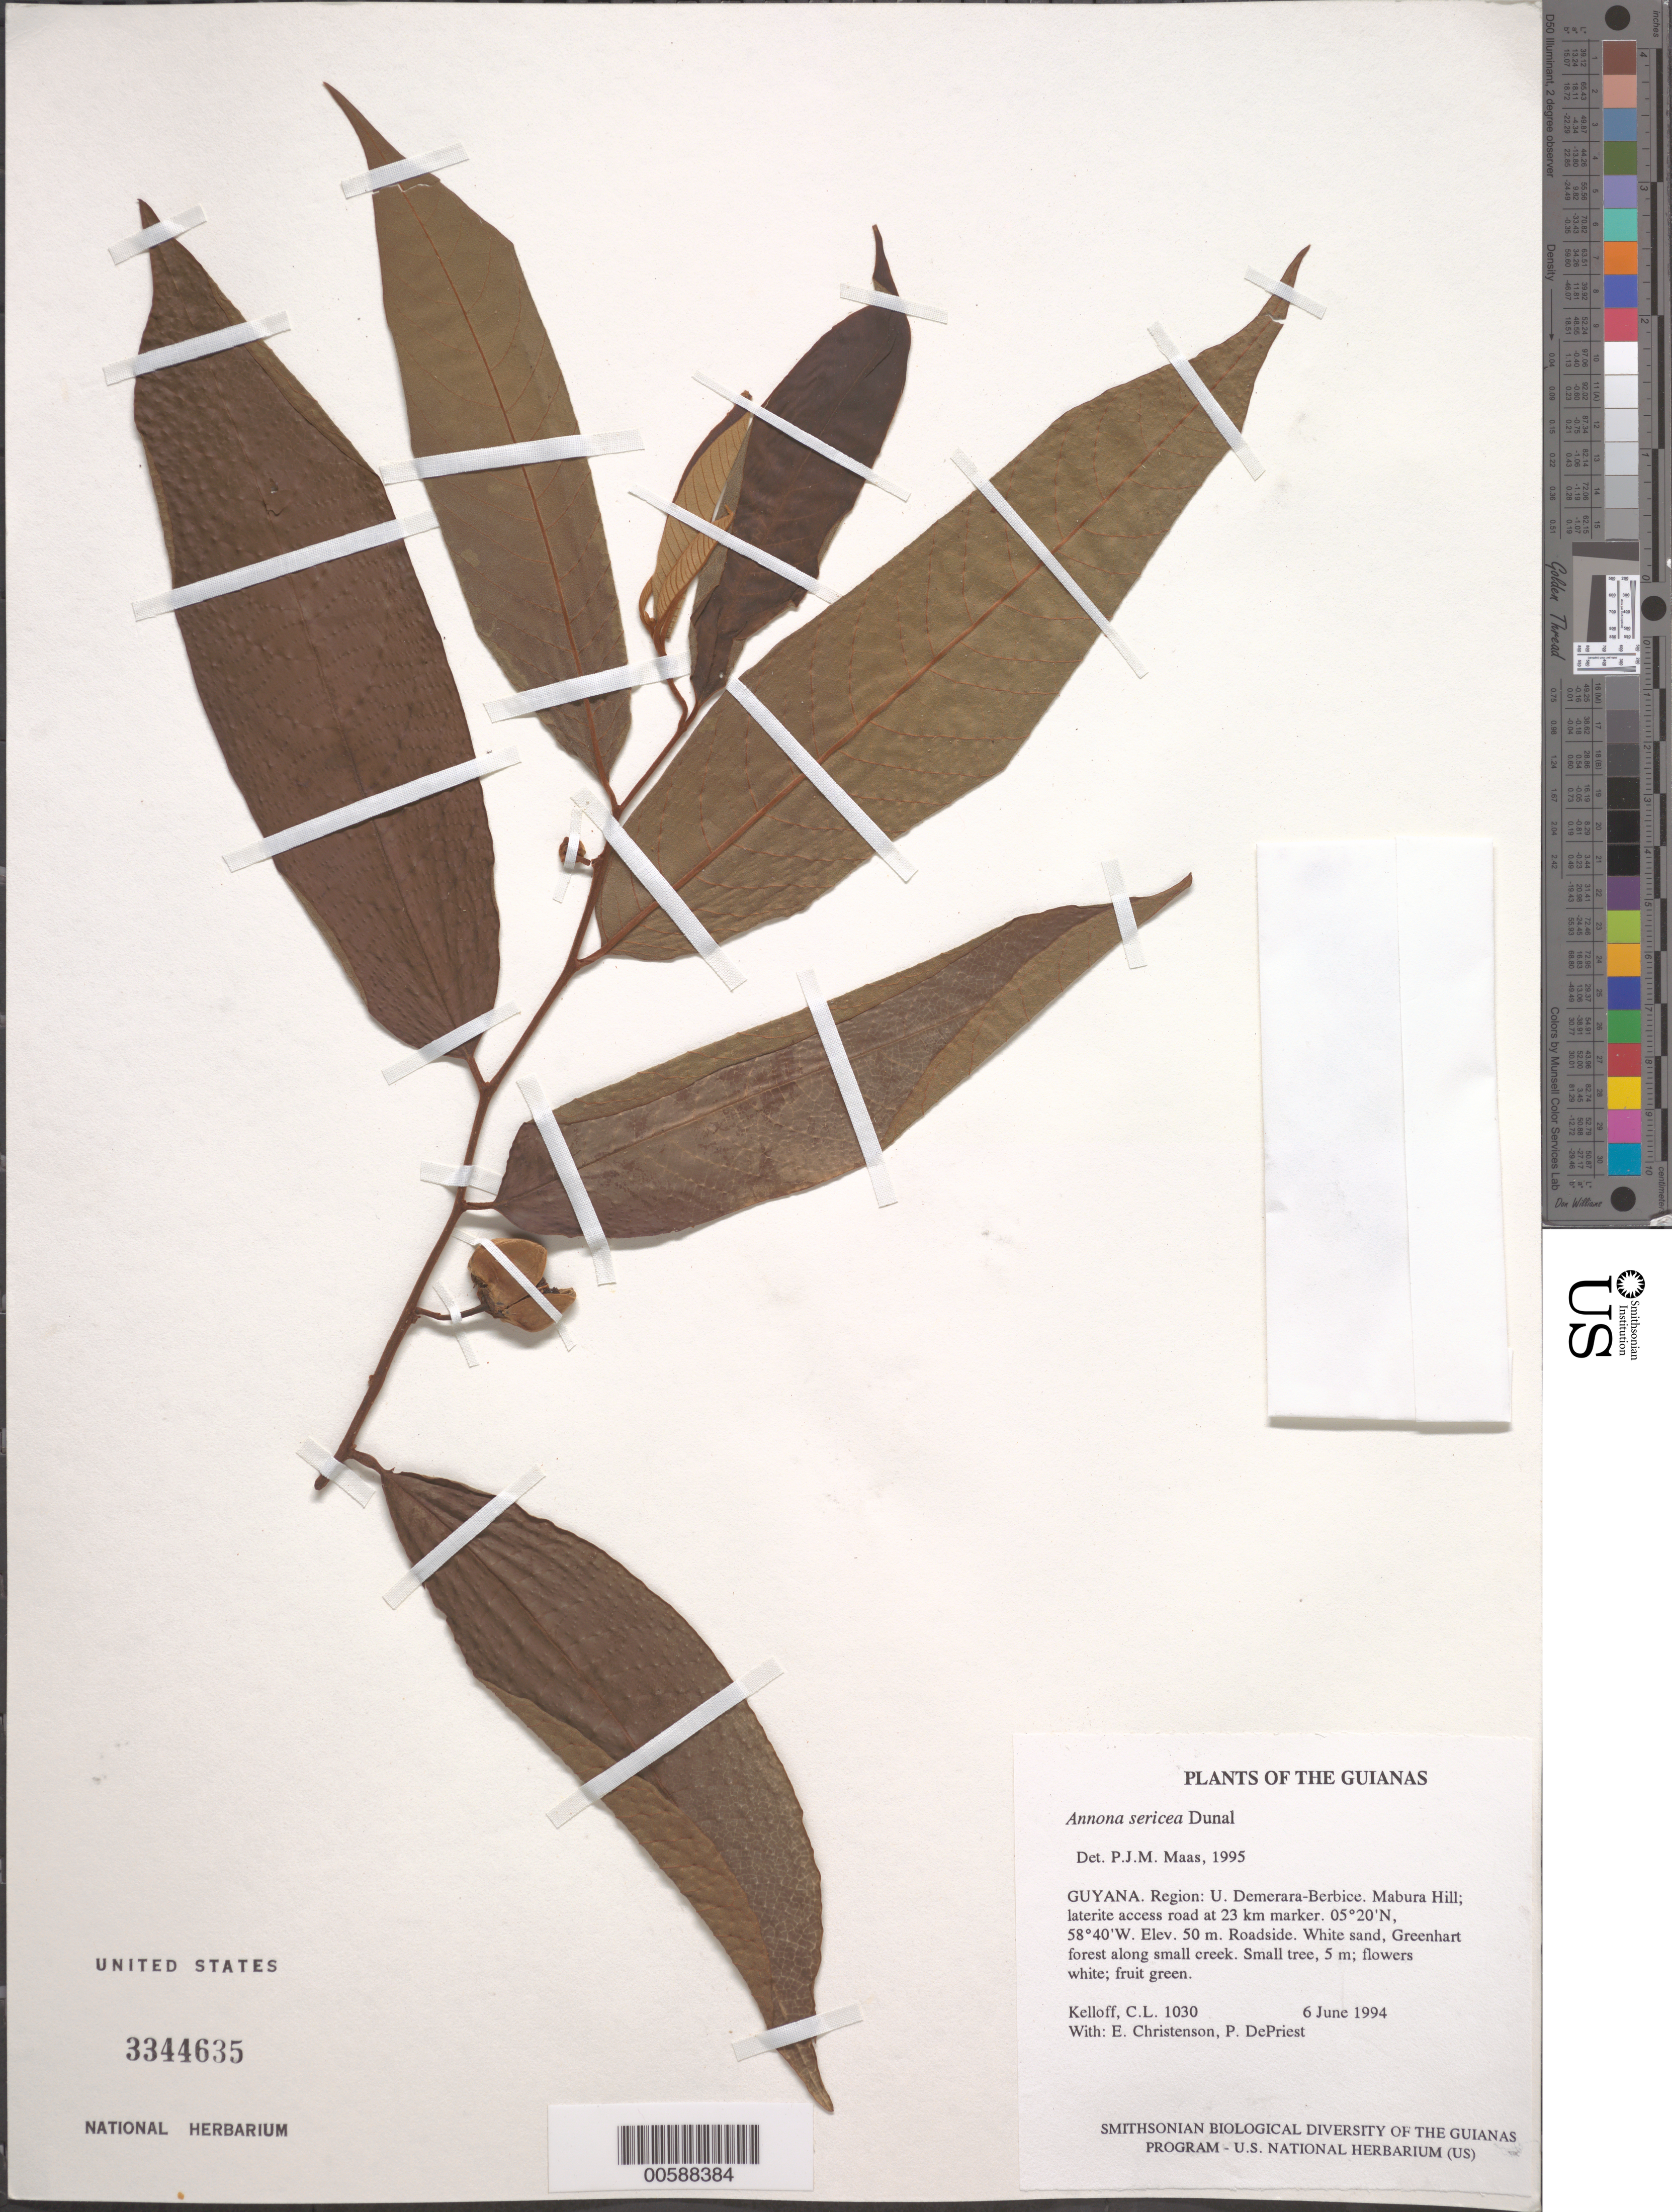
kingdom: Plantae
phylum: Tracheophyta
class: Magnoliopsida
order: Magnoliales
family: Annonaceae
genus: Annona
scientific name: Annona sericea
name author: Dunal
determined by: Maas, Paul J. M.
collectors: C. L. Kelloff, E. A. Christenson & P. DePriest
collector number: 1030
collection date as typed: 6 June 1994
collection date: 1994-06-06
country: Guyana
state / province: U. Demerara-Berbice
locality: Mabura Hill; laterite access road at 23 km marker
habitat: Roadside. White sand, Greenhart forest along small creek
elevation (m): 50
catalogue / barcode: US 3344635